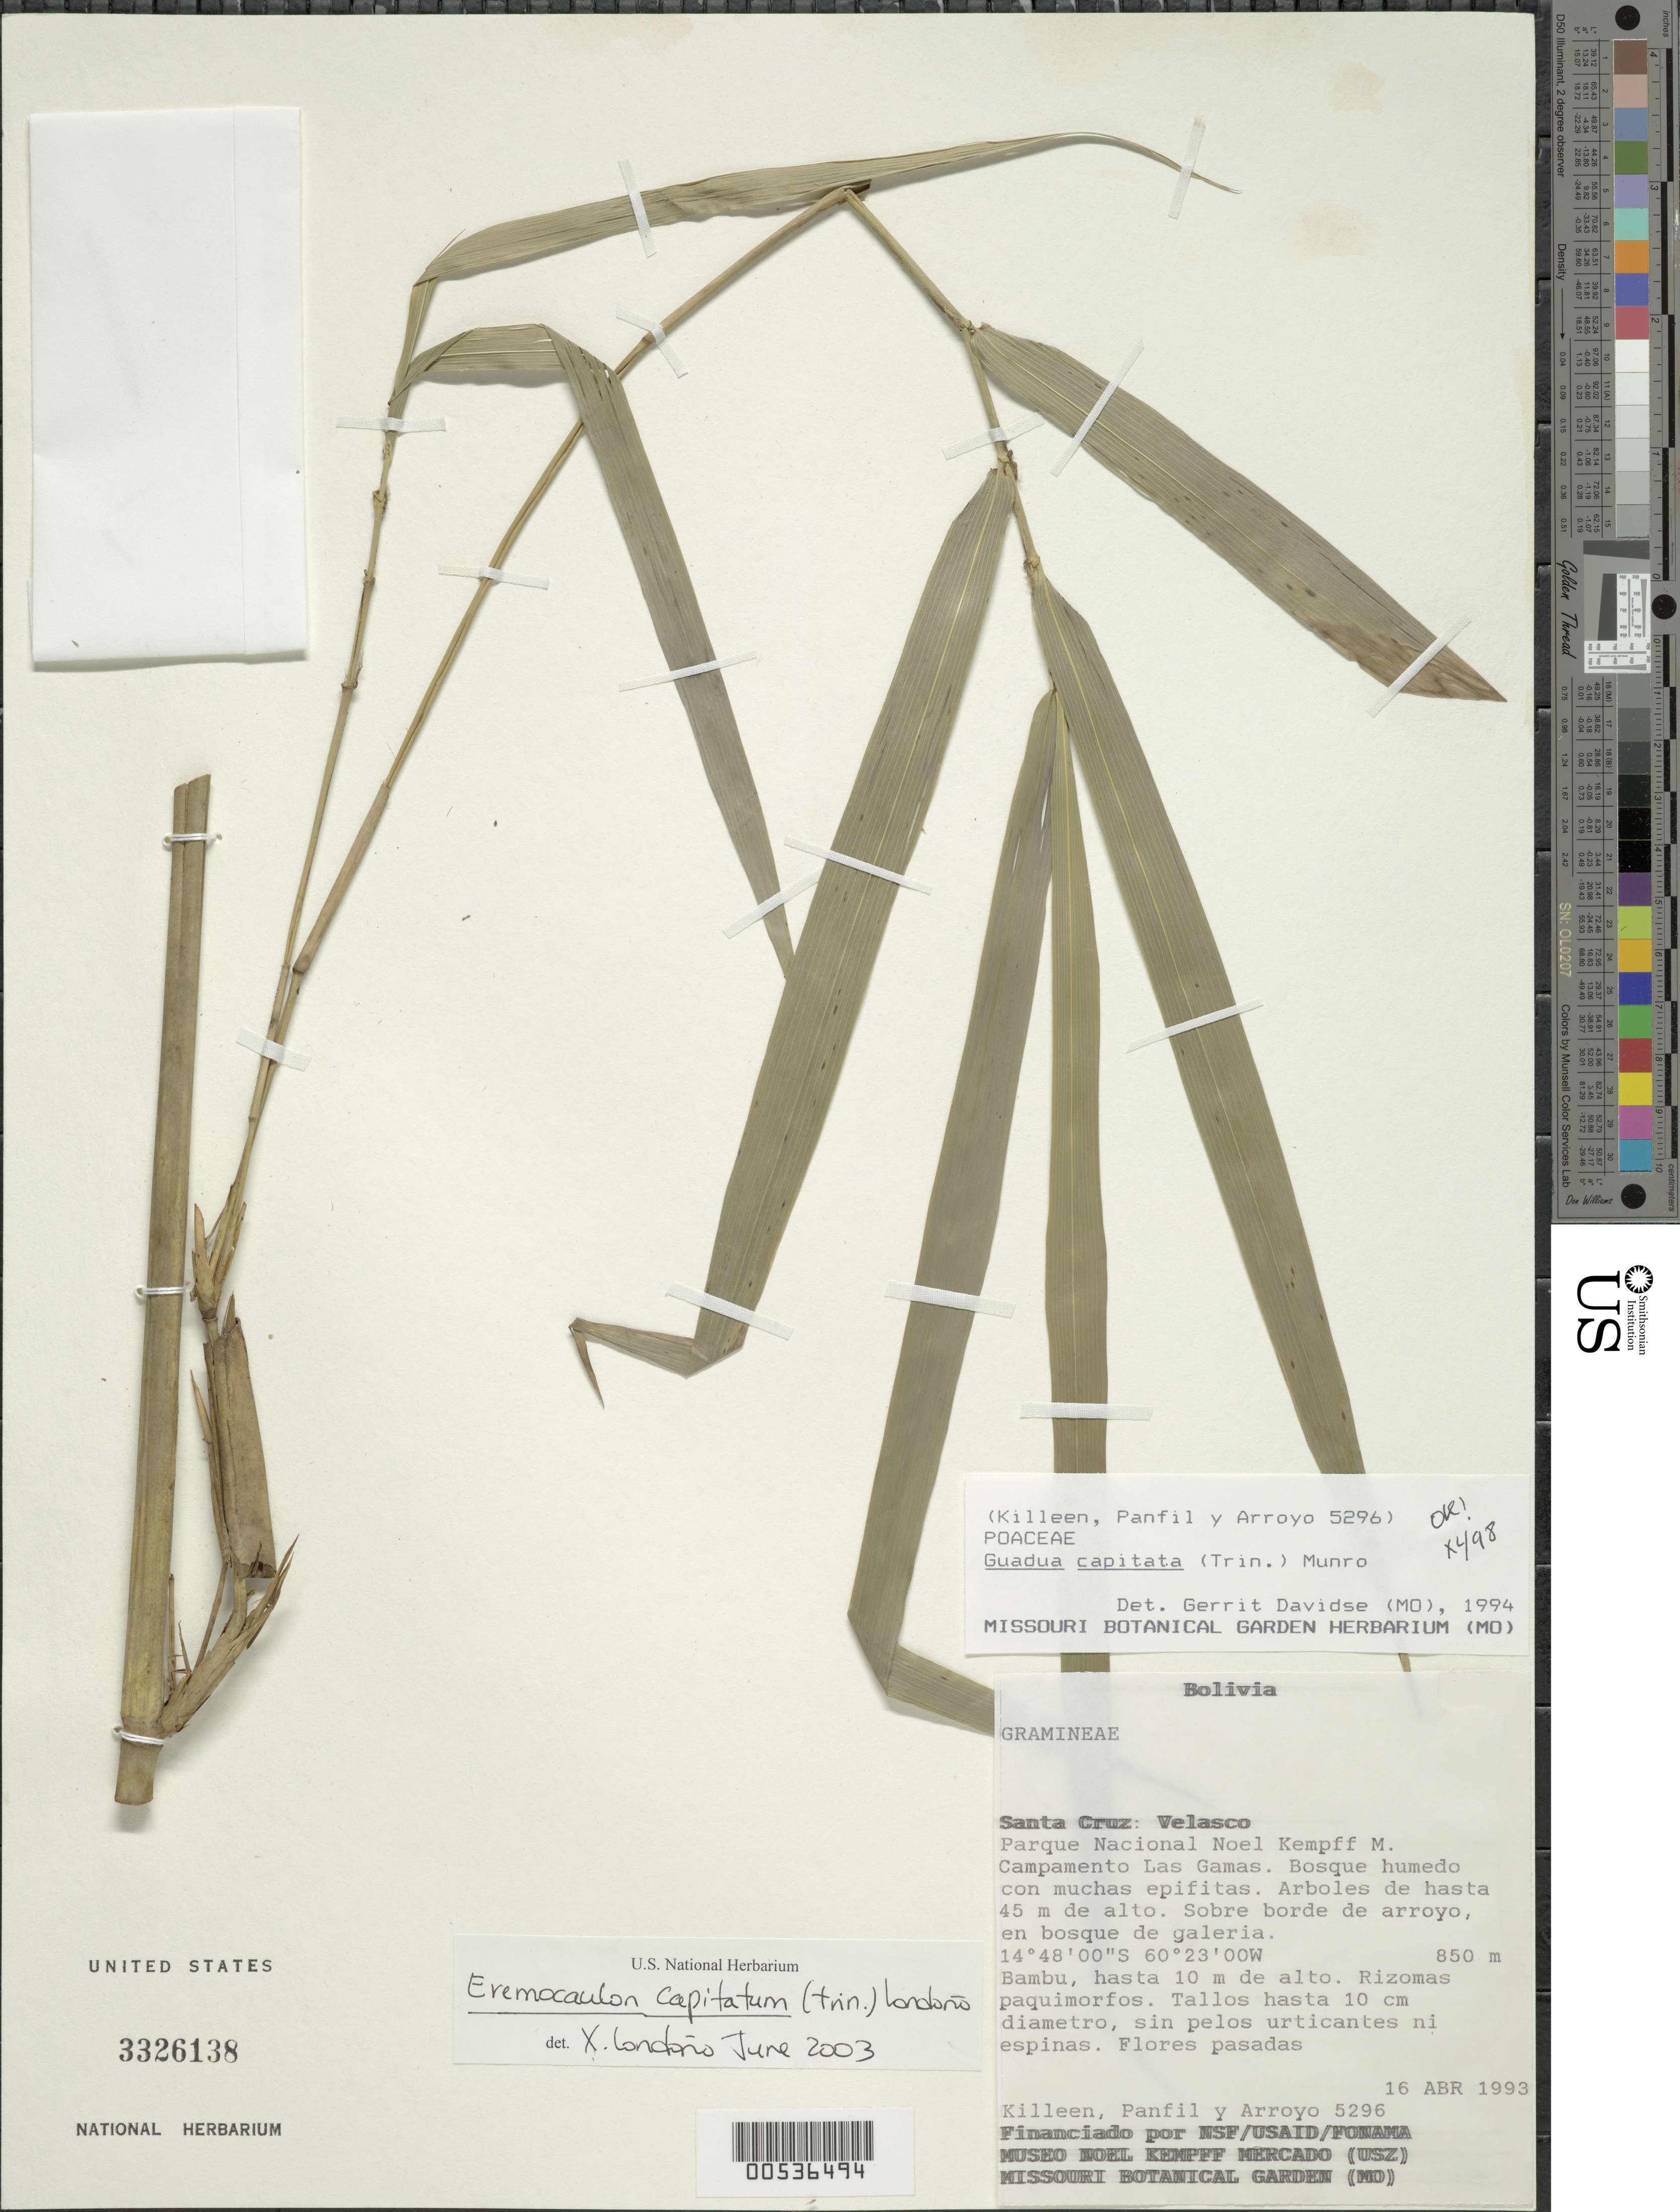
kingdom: Plantae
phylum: Tracheophyta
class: Liliopsida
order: Poales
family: Poaceae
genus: Eremocaulon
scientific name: Eremocaulon capitatum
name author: (Trin.) Londoño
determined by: Londoño, X., (TULV), Jardin Botanico "Juan Maria Cespedes"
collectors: T. J. Killeen, -- Panfil & Arroyo, --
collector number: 5296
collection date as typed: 16 Apr 1993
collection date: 1993-04-16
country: Bolivia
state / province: Santa Cruz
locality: Velasco: Nacional Parque Noel Kempff Meracdo Campamento Las Gamas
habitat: Bosque humedo con muchas epifitas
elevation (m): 850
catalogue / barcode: US 3326138